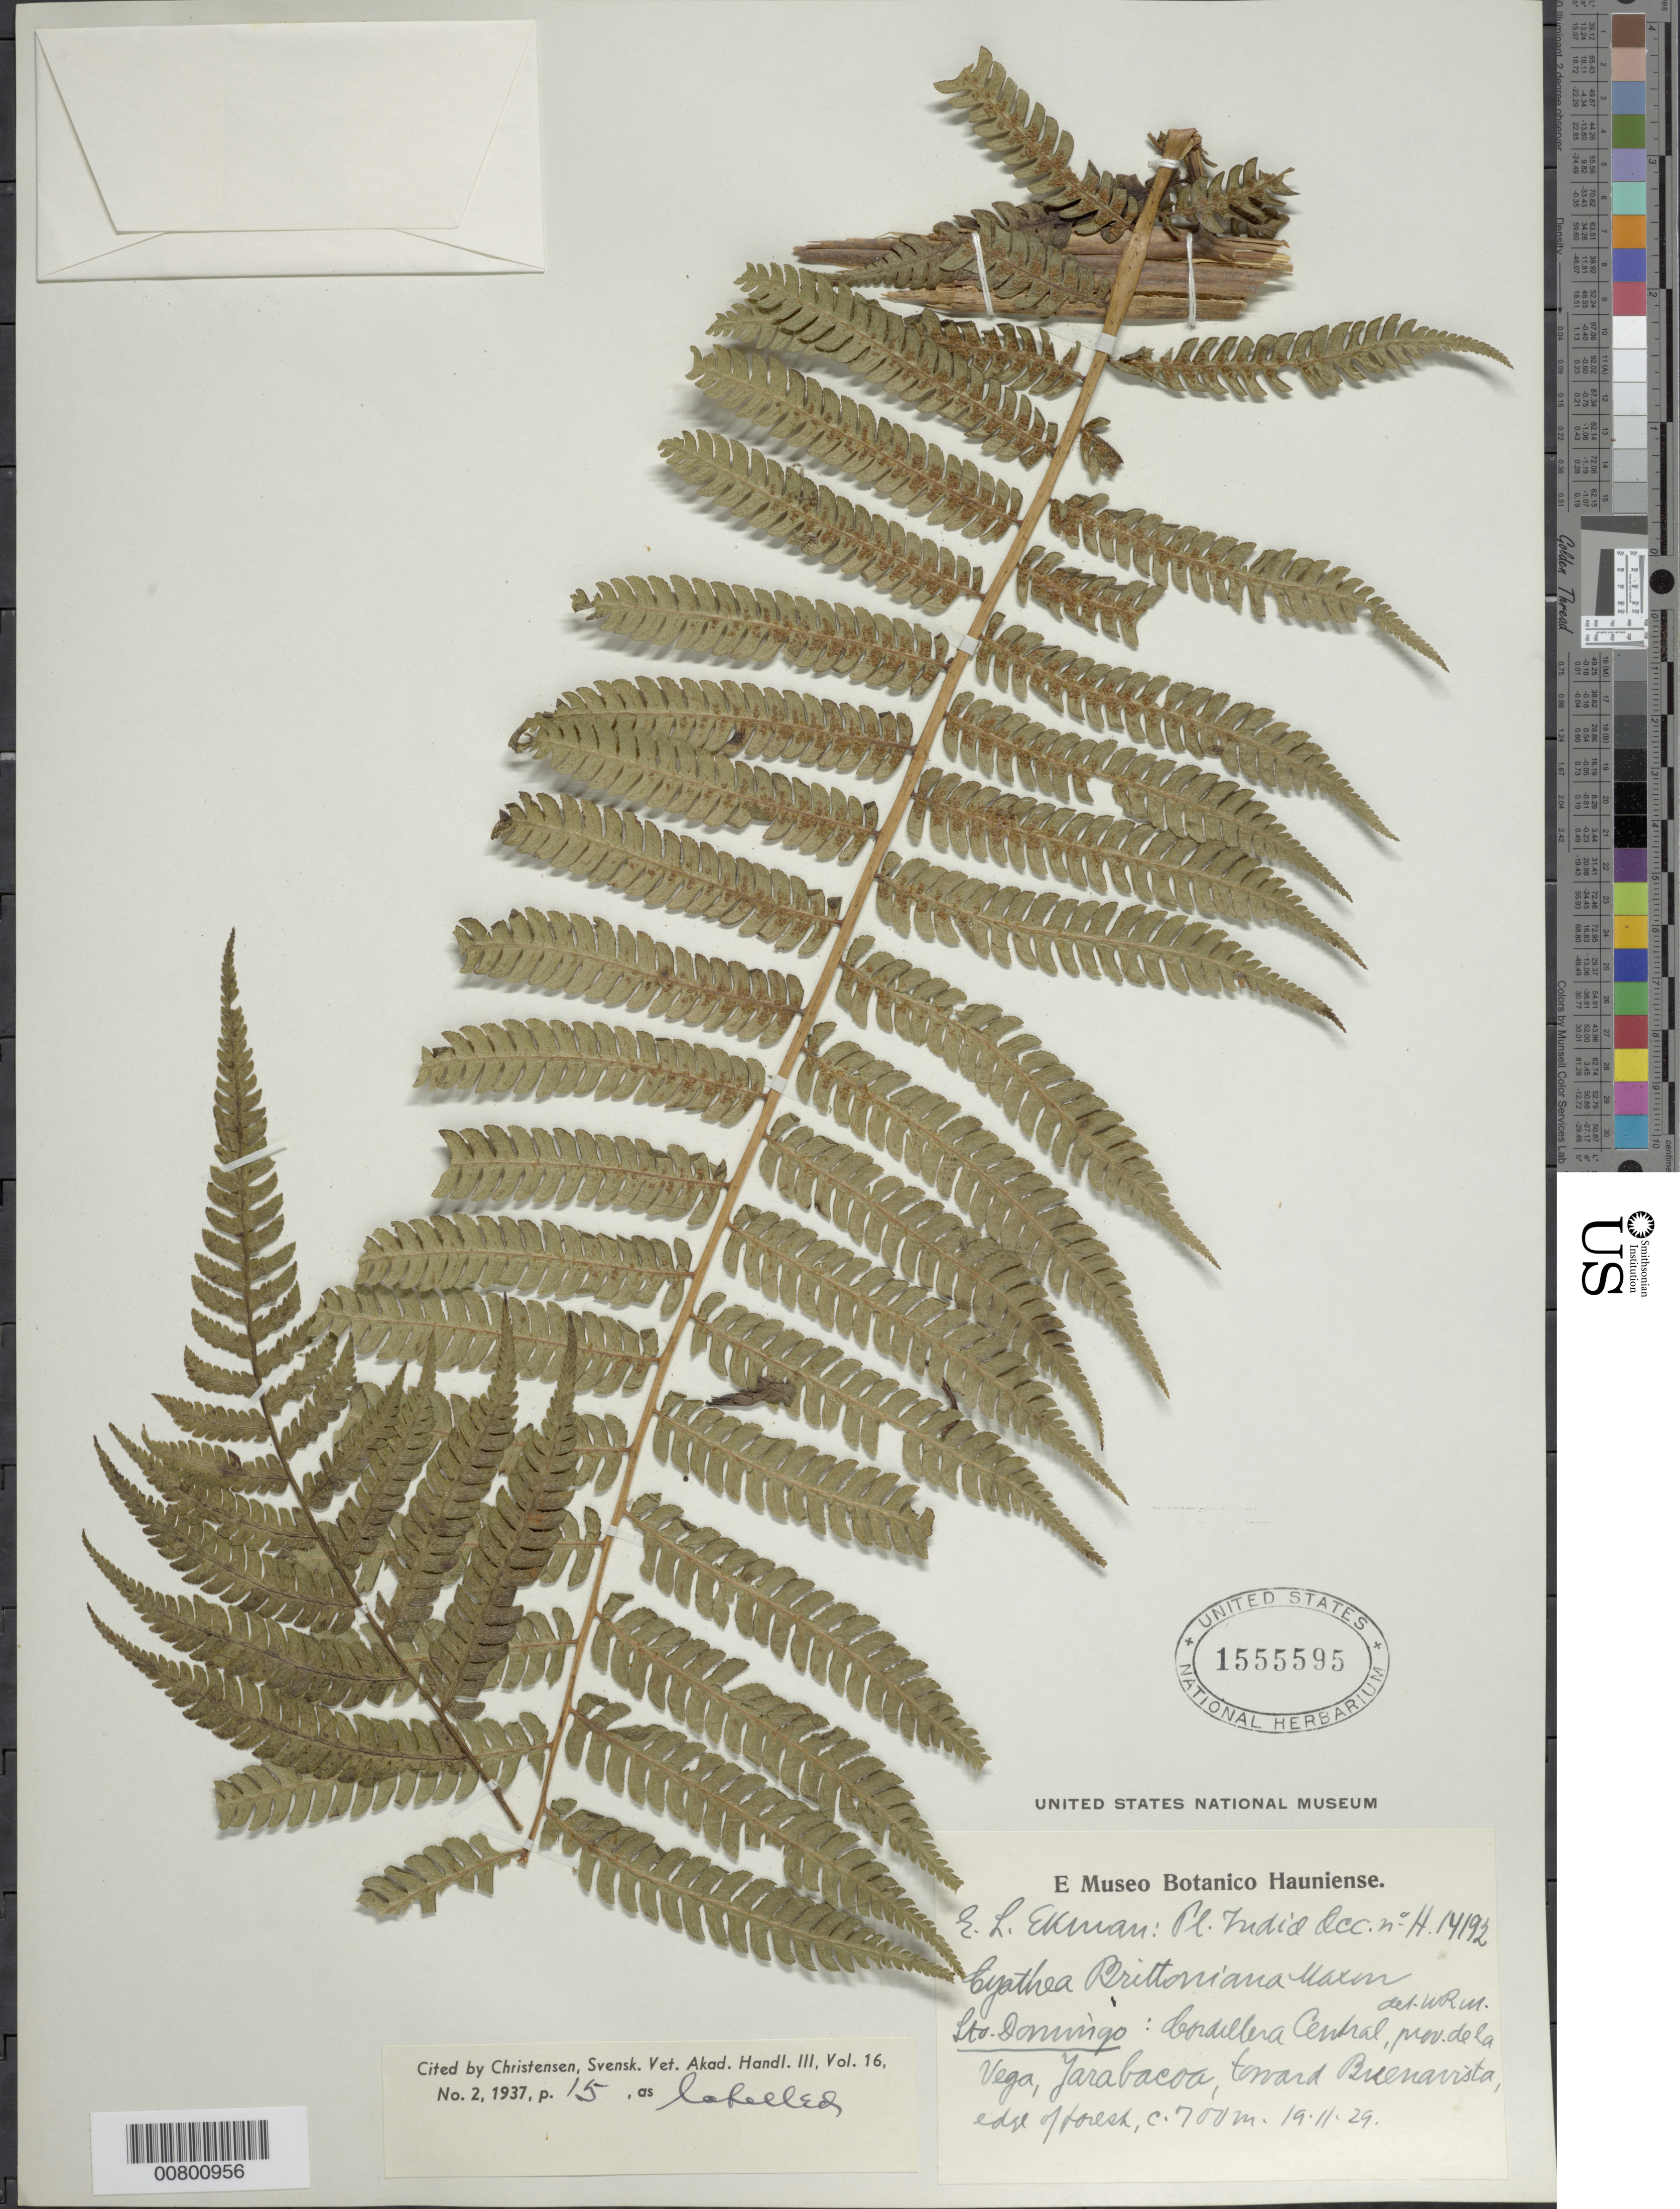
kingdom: Plantae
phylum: Tracheophyta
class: Polypodiopsida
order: Cyatheales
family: Cyatheaceae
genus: Cyathea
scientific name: Cyathea furfuracea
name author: Christ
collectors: E. L. Ekman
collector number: H 14192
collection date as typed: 19 Nov 1929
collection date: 1929-11-19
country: Dominican Republic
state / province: La Vega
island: Hispaniola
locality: Cordillera Central, Jarabacoa, toward Buenavista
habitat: Forest edge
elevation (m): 700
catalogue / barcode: US 1555595